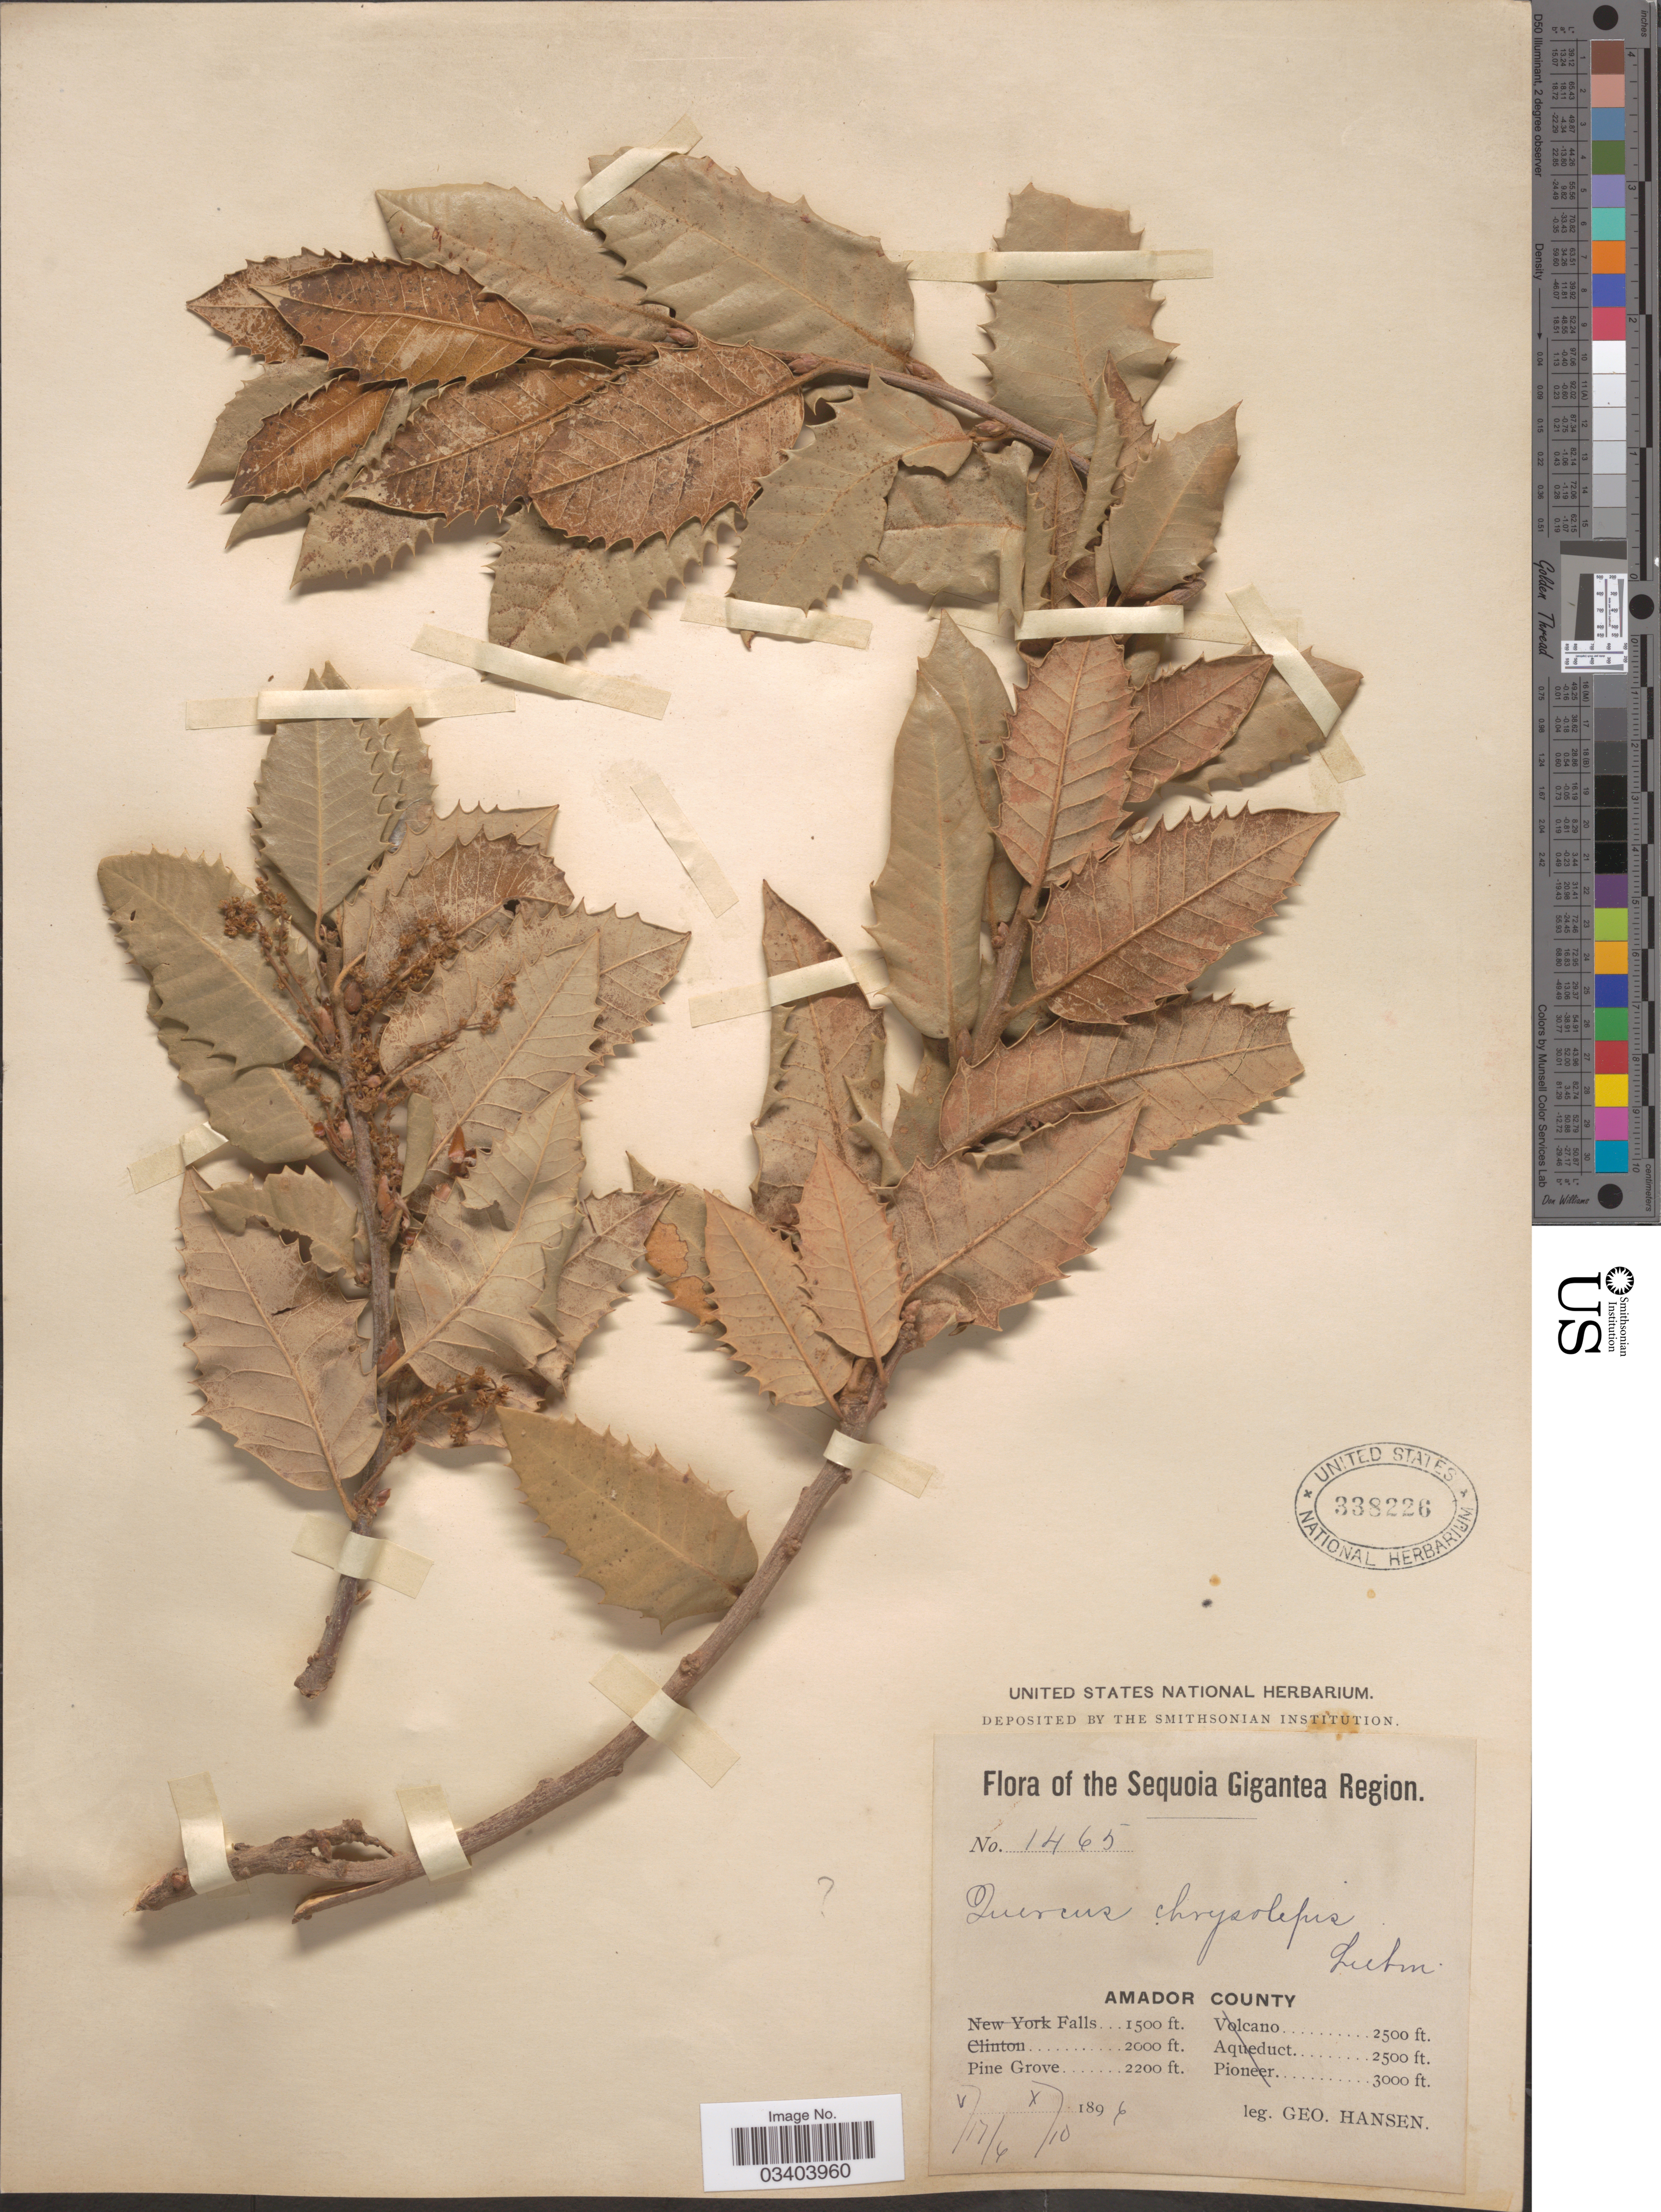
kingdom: Plantae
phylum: Tracheophyta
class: Magnoliopsida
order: Fagales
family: Fagaceae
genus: Quercus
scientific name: Quercus chrysolepis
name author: Liebm.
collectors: G. Hansen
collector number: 1465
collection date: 1896-05-17/1896-10-10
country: United States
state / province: California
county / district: Amador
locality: The Sequoia Gigantea Region. Amador County. Pine Grove.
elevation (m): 671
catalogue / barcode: US 338226